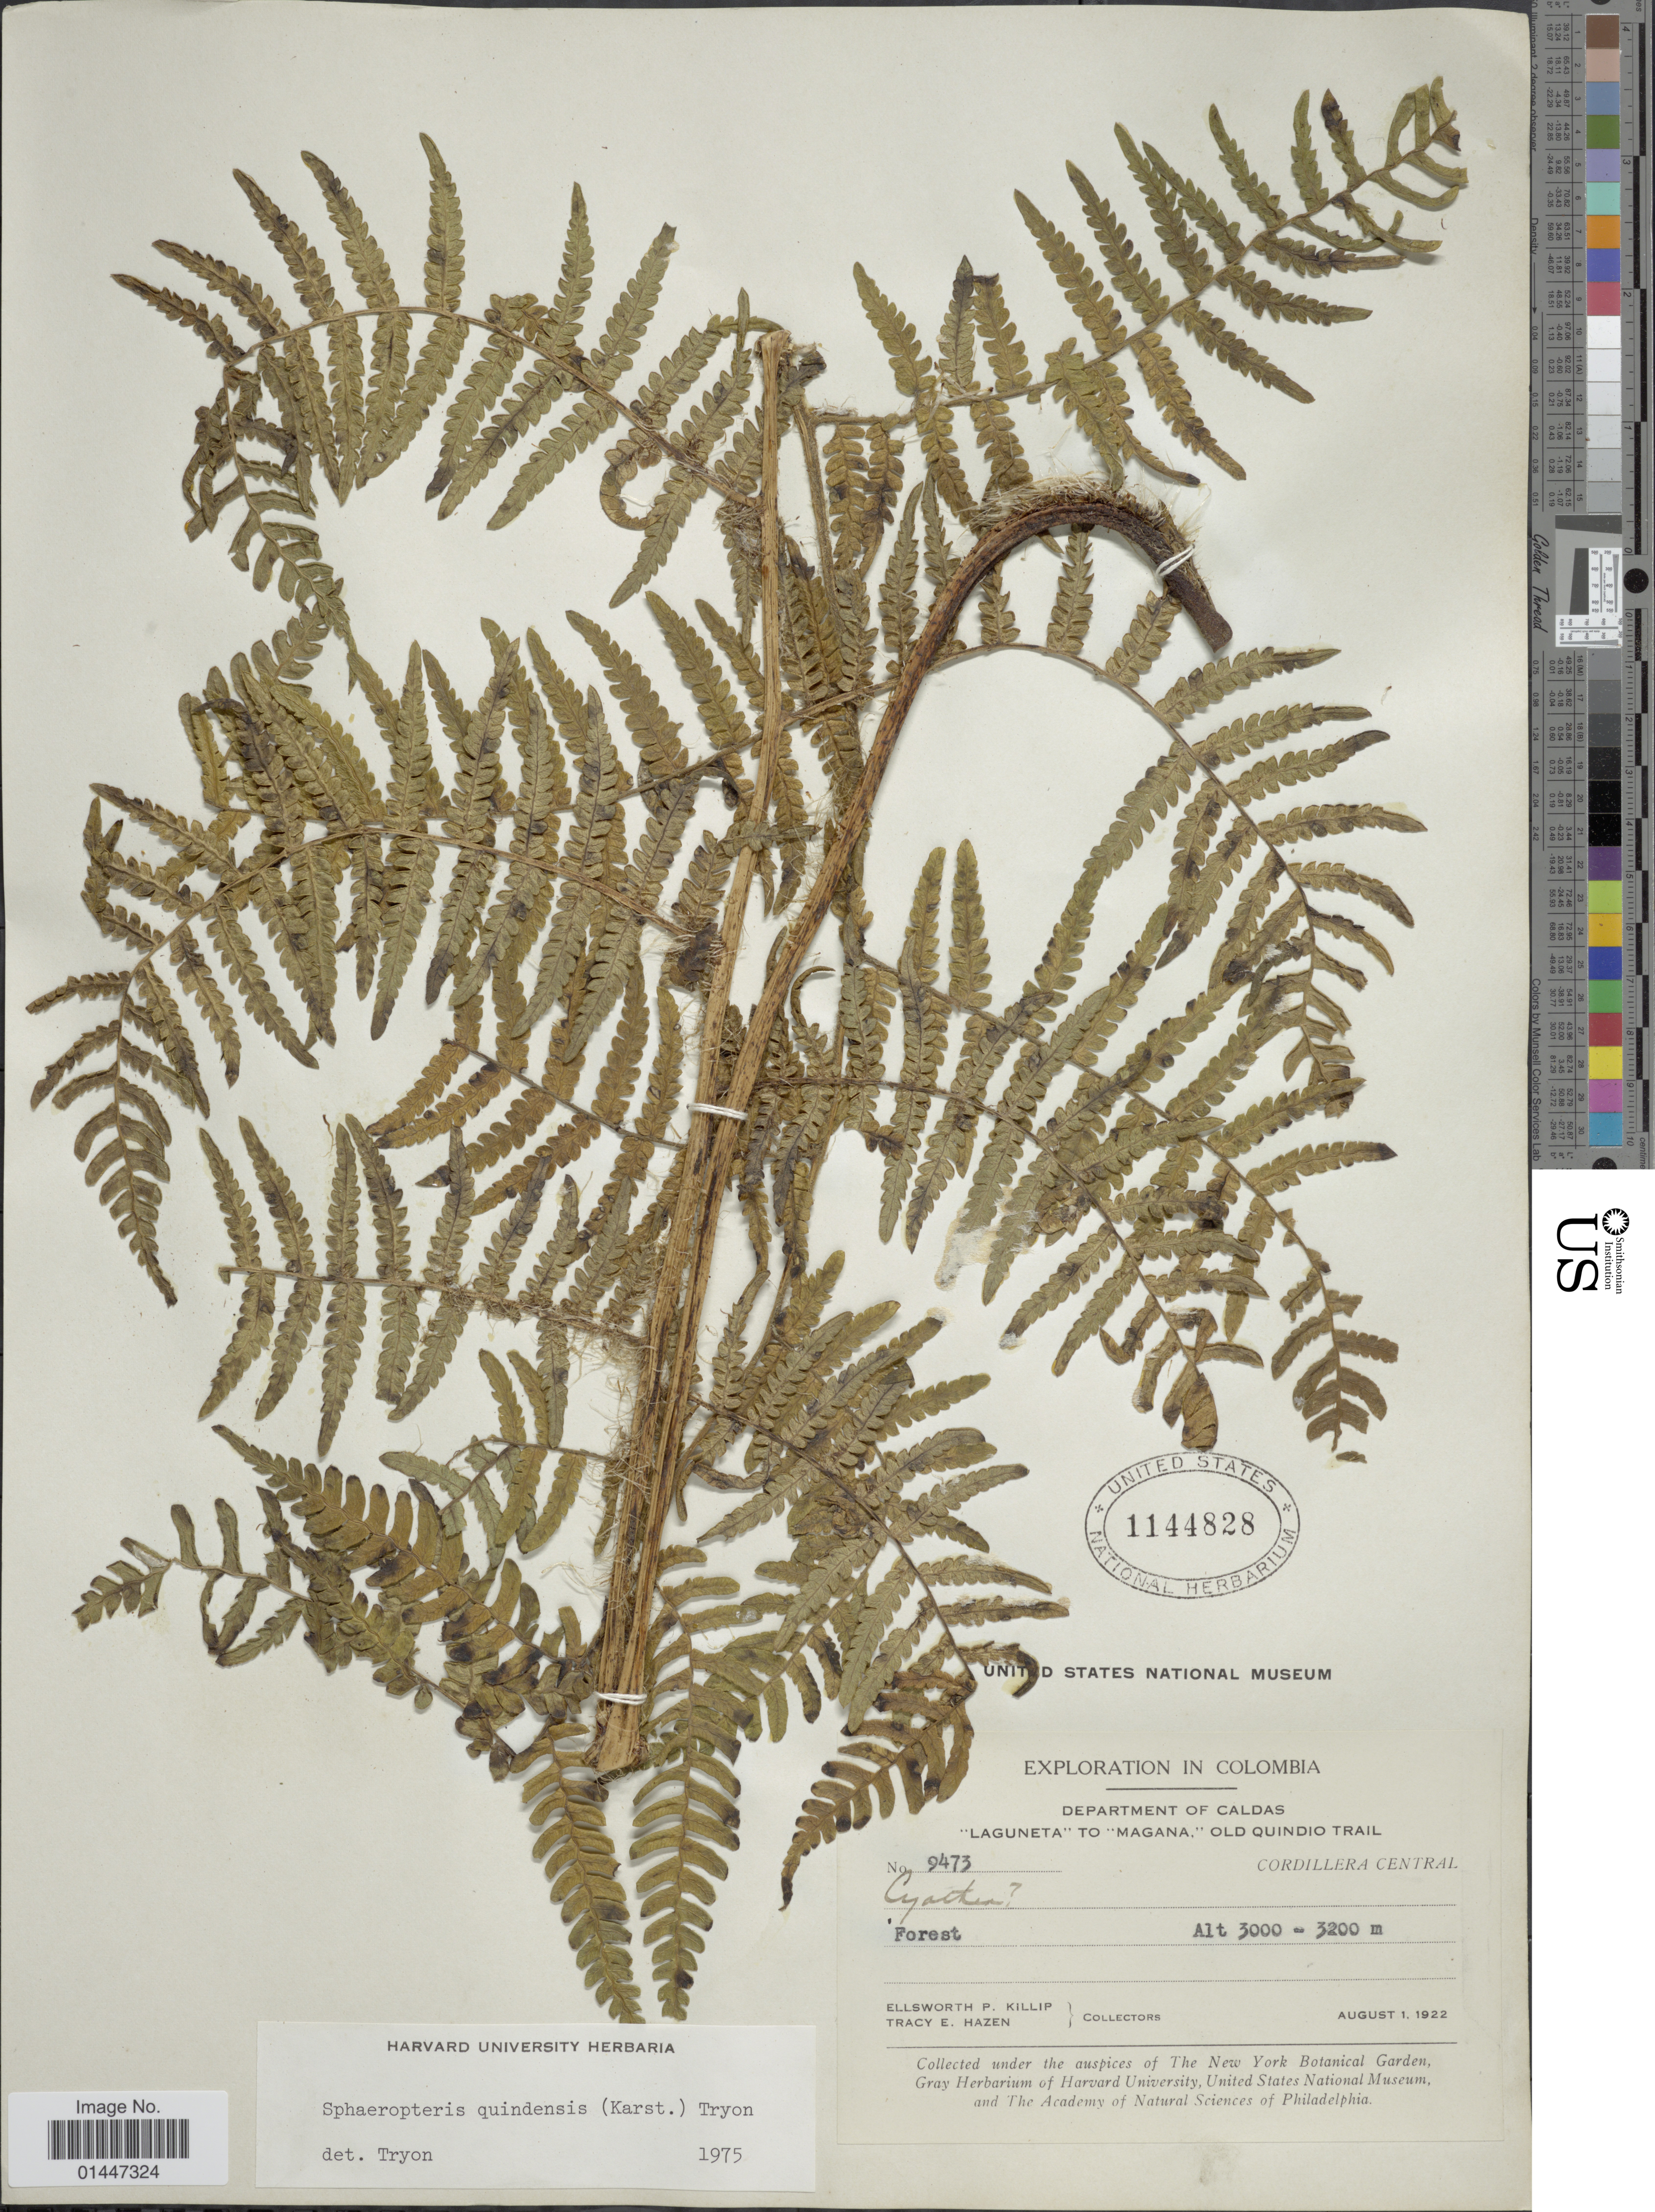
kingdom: Plantae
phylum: Tracheophyta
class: Polypodiopsida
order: Cyatheales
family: Cyatheaceae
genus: Sphaeropteris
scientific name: Sphaeropteris quindiuensis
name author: (H. Karst.) R.M. Tryon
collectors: E. P. Killip & T. E. Hazen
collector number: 9473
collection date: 1922-08-01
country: Colombia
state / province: Caldas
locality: Department of Caldas. "Laguneta"to "Magana", old Quindio trail. Cordillera Central. Forest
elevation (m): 3000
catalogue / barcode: US 1144828